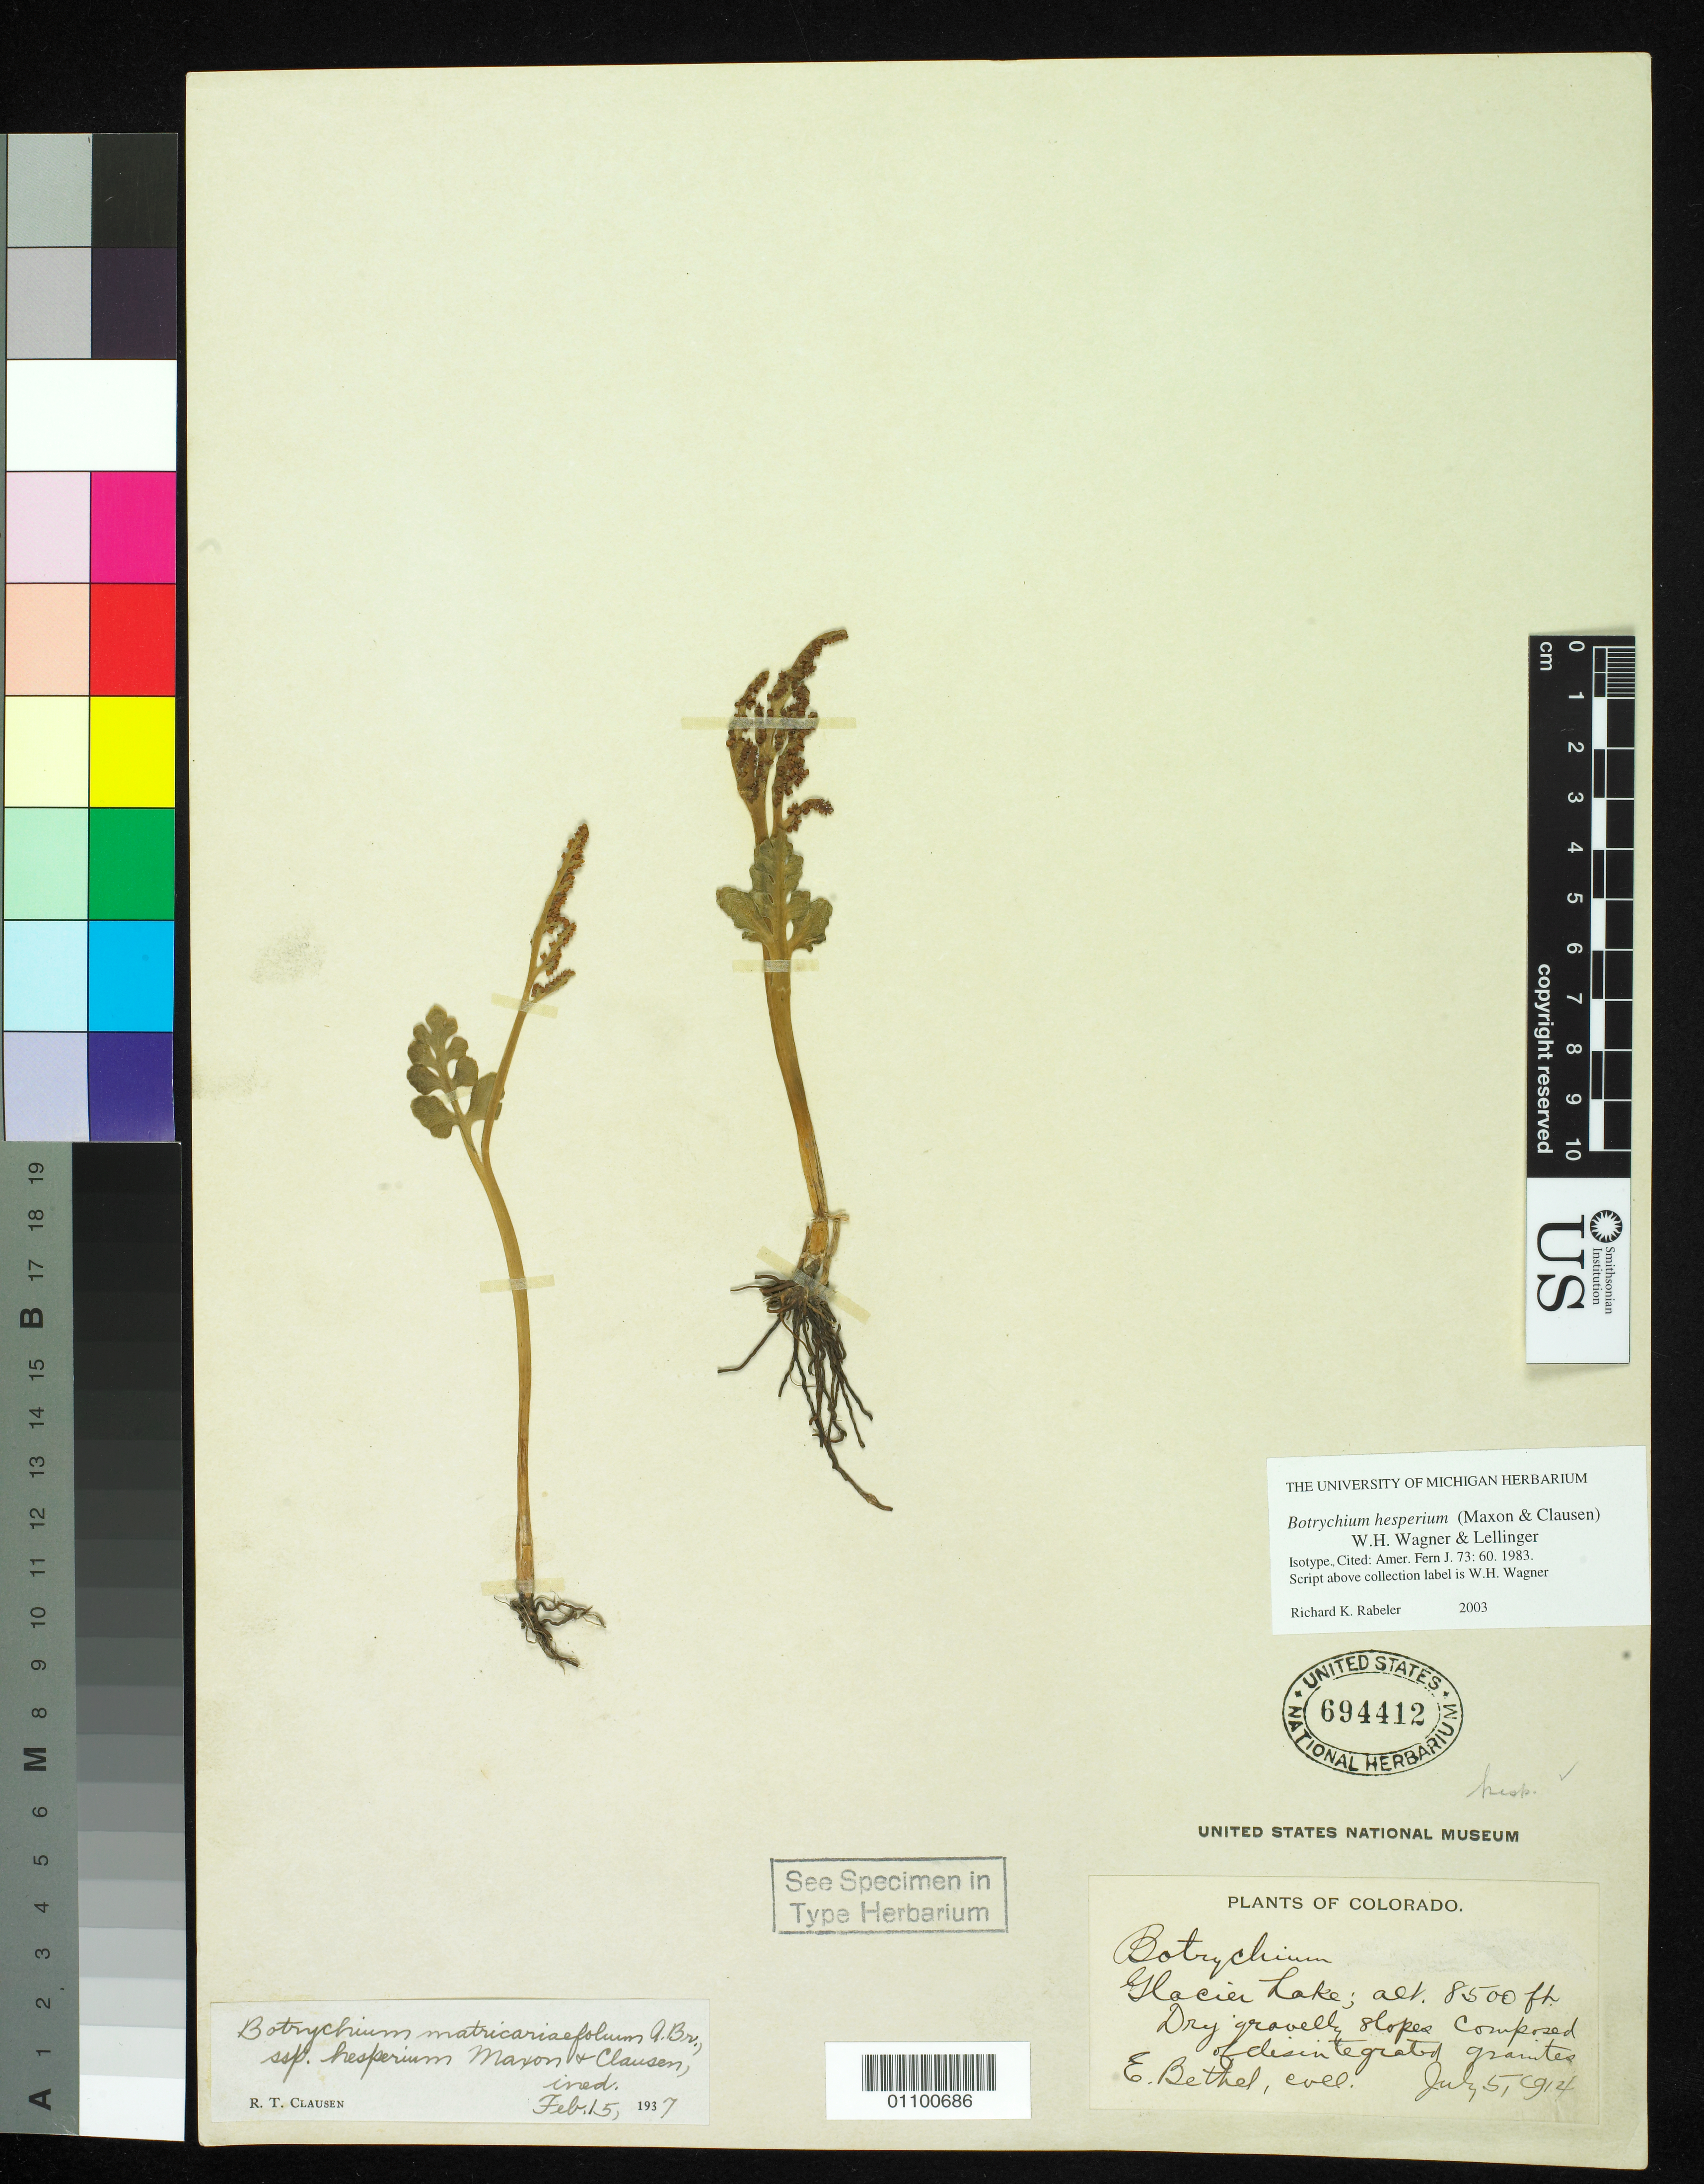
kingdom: Plantae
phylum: Tracheophyta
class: Polypodiopsida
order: Ophioglossales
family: Ophioglossaceae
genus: Botrychium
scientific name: Botrychium matricariifolium subsp. hesperium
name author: Maxon & R.T. Clausen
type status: Isotype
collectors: E. Bethel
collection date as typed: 5 Jul 1914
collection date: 1914-07-05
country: United States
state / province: Colorado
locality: Glacier Lake.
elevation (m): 2591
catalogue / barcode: US 694412